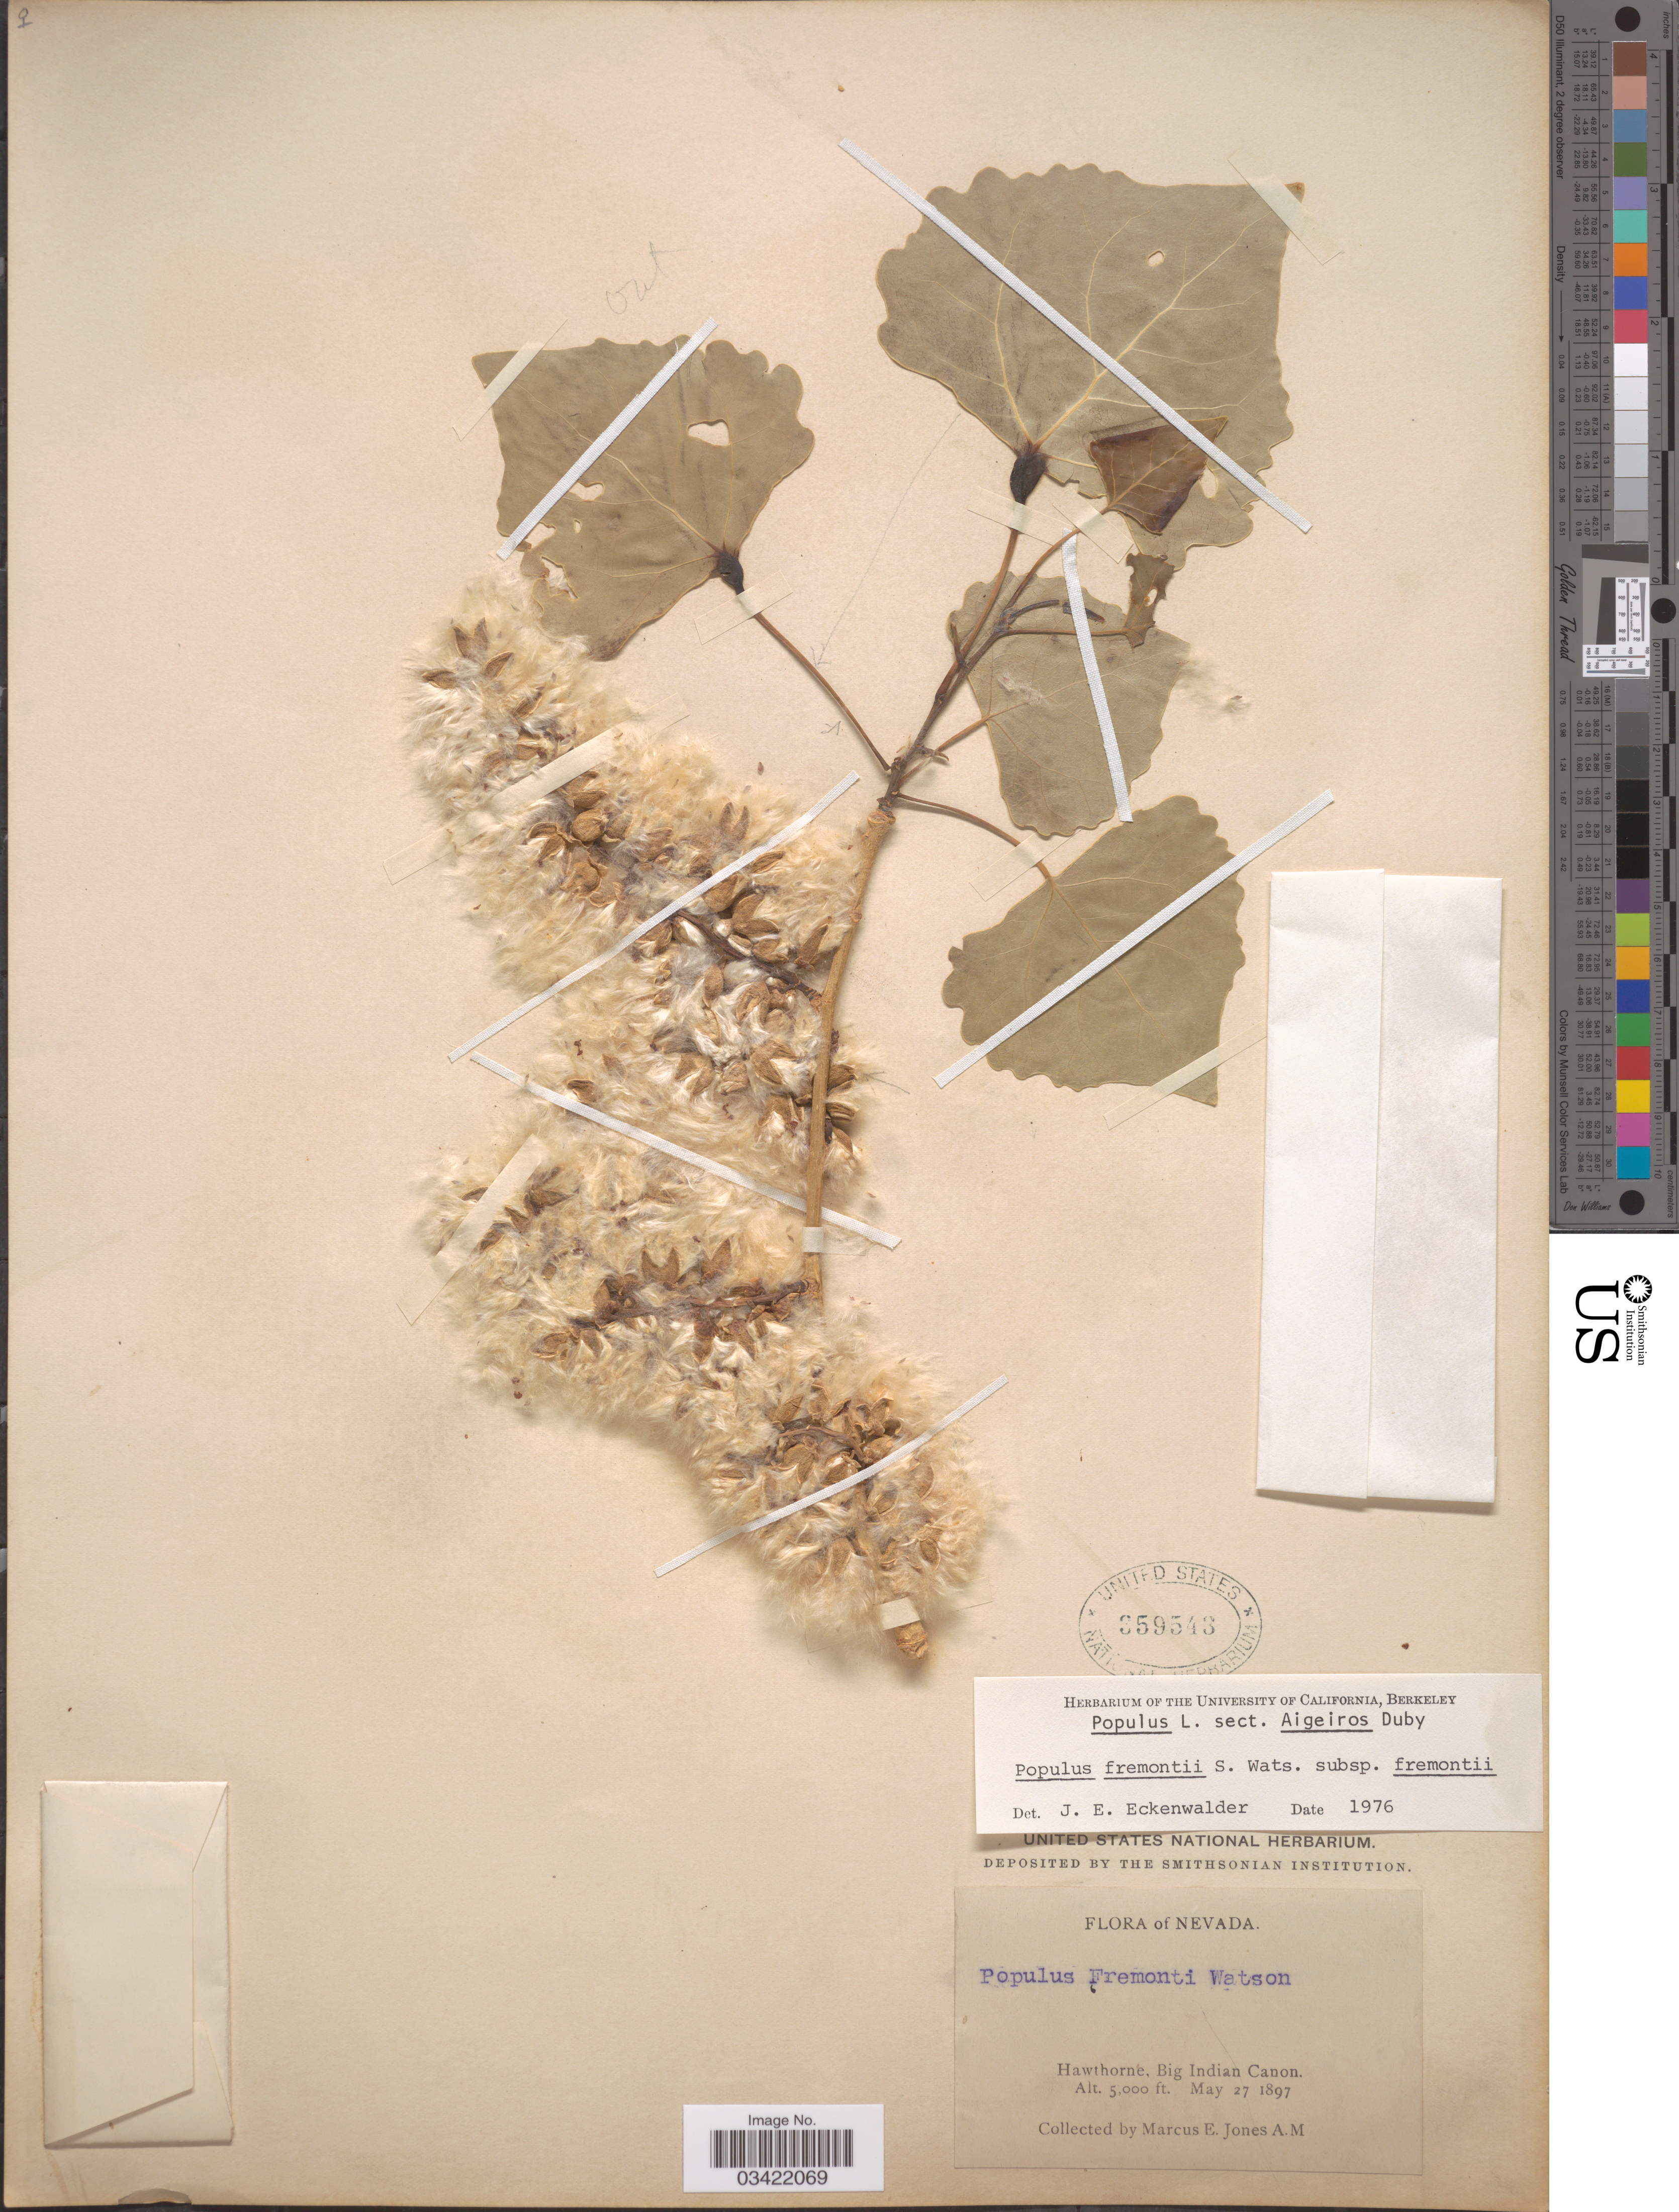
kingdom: Plantae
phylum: Tracheophyta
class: Magnoliopsida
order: Malpighiales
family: Salicaceae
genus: Populus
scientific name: Populus fremontii subsp. fremontii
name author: S. Watson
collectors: M. E. Jones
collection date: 1897-05-27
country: United States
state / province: Nevada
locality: Hawthorne, Big Indian Canon.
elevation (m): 1524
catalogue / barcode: US 359543